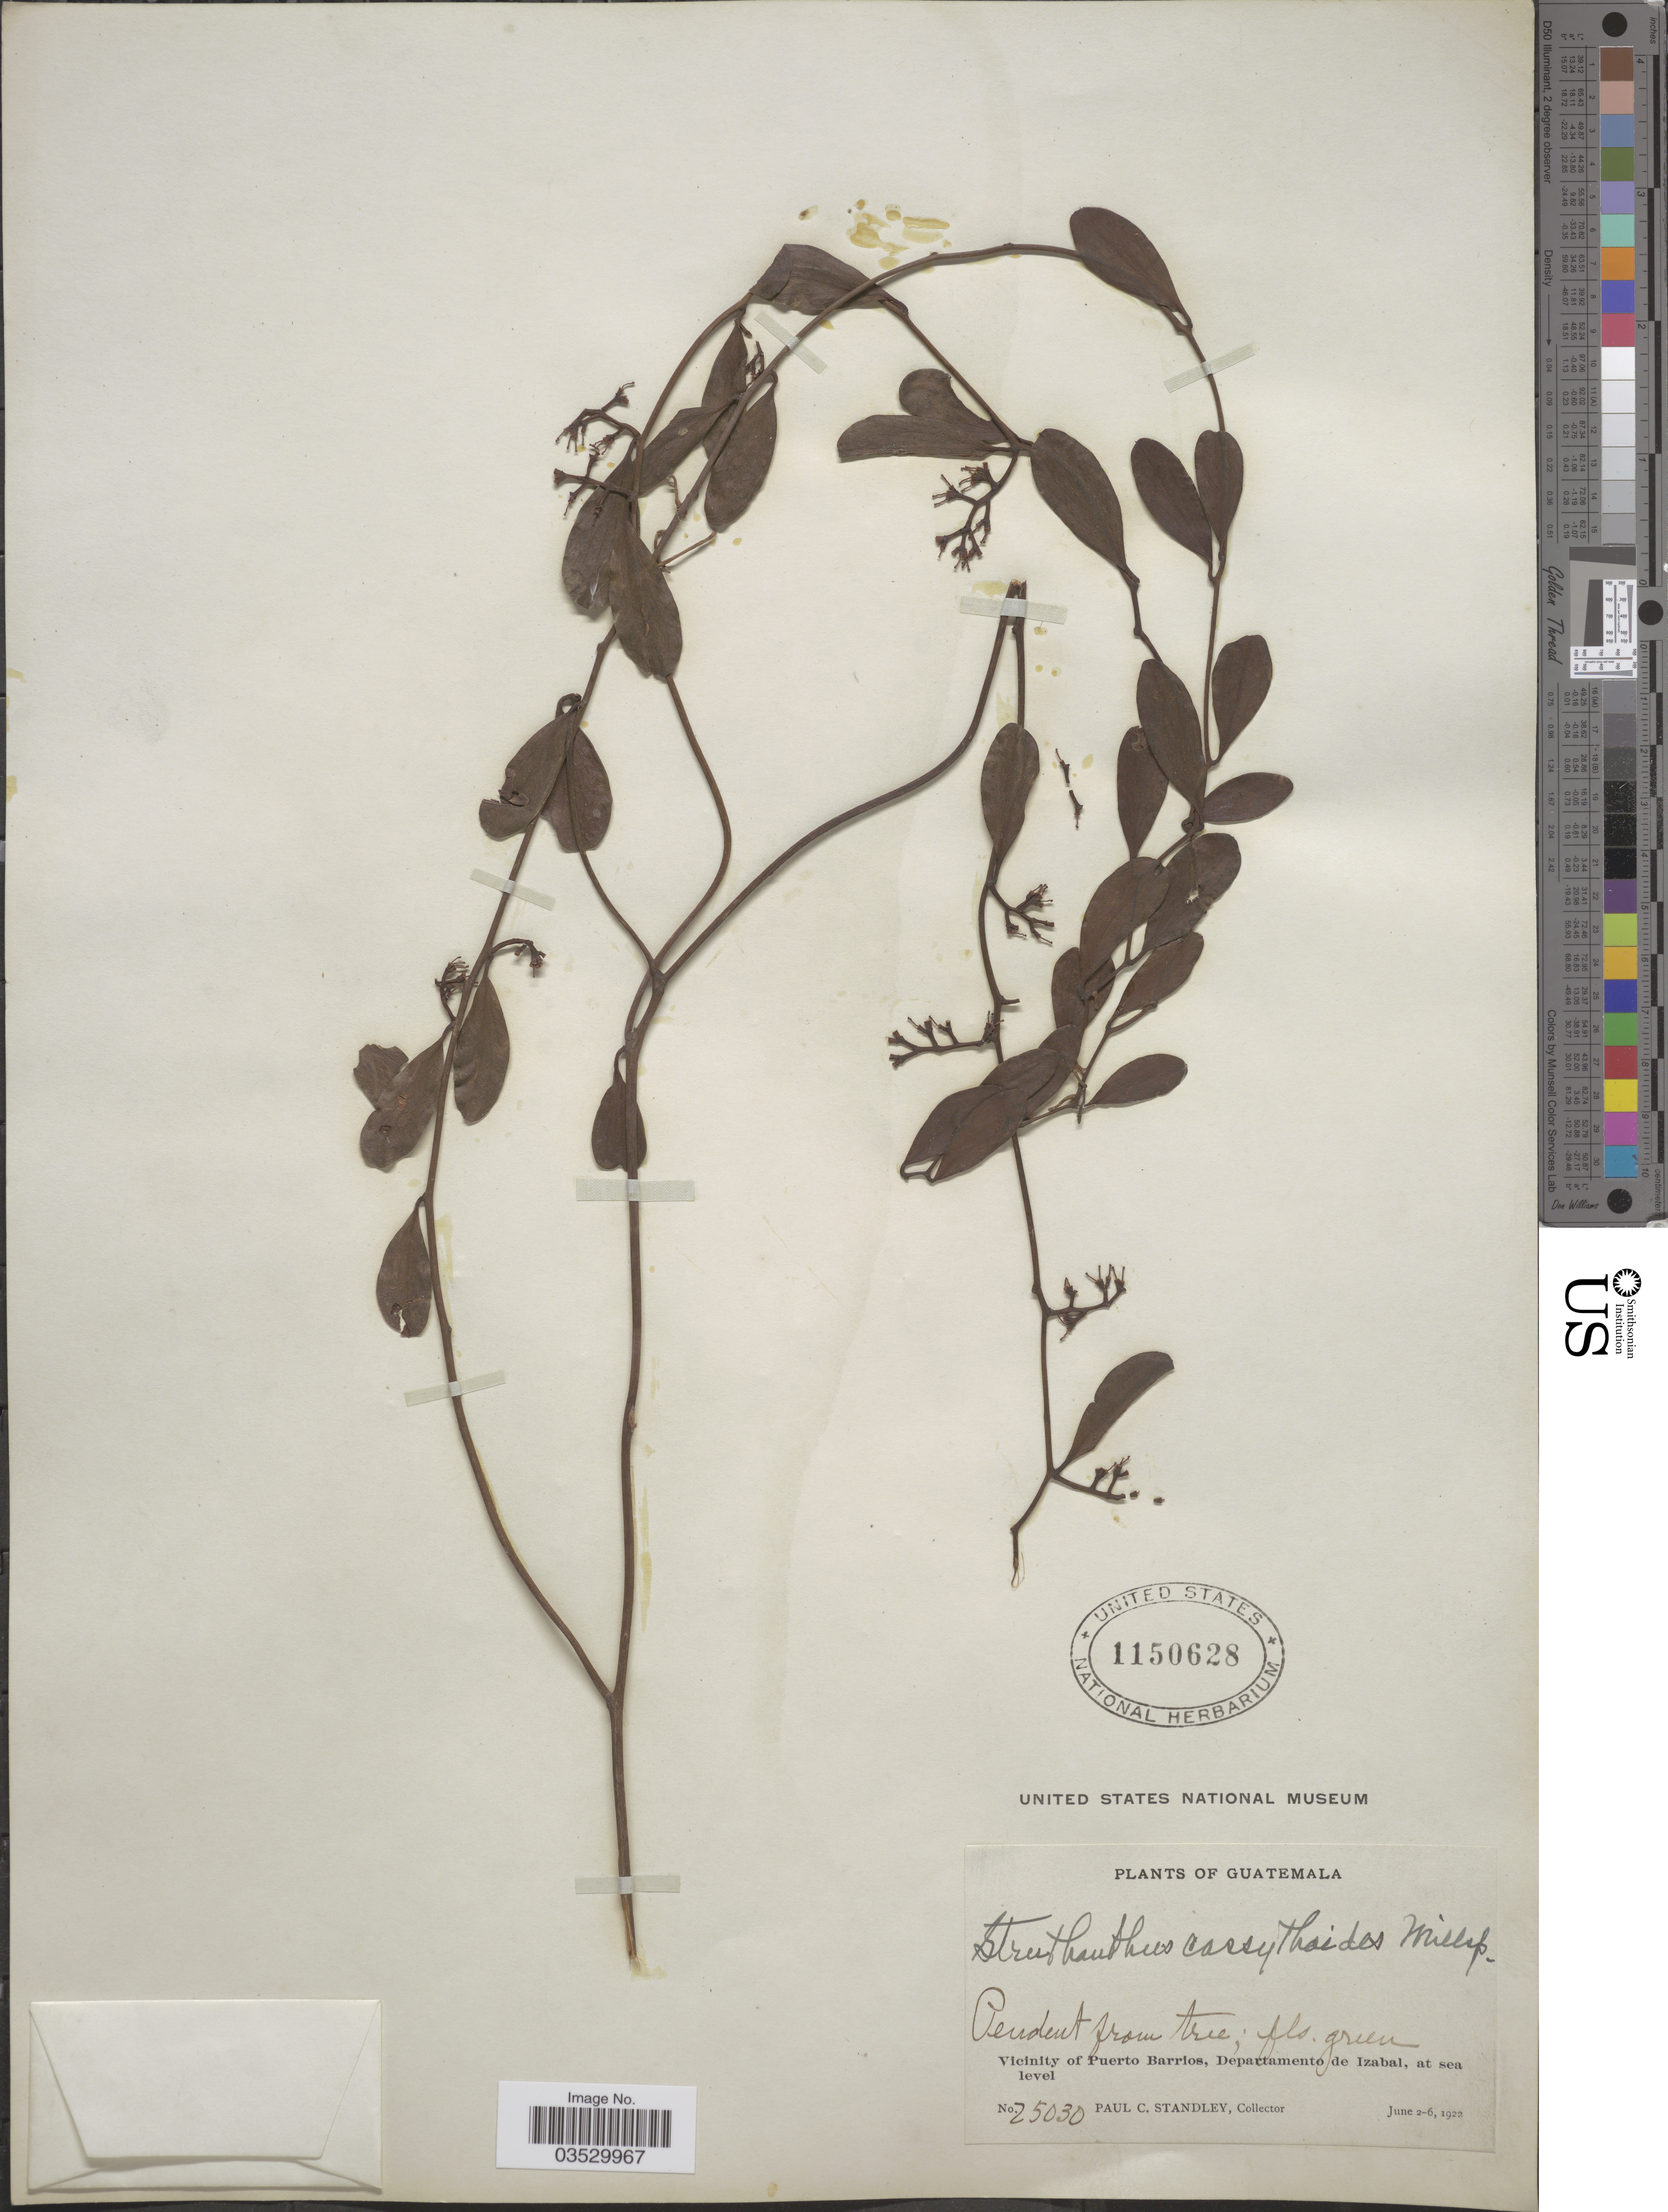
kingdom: Plantae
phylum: Tracheophyta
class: Magnoliopsida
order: Santalales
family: Loranthaceae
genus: Struthanthus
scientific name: Struthanthus cassythoides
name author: Standl.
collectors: P. C. Standley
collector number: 25030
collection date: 1922-06-02/1922-06-06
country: Guatemala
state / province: Izabal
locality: Vicinity of Puerto Barrios, Departamento de Izabal.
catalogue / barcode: US 1150628